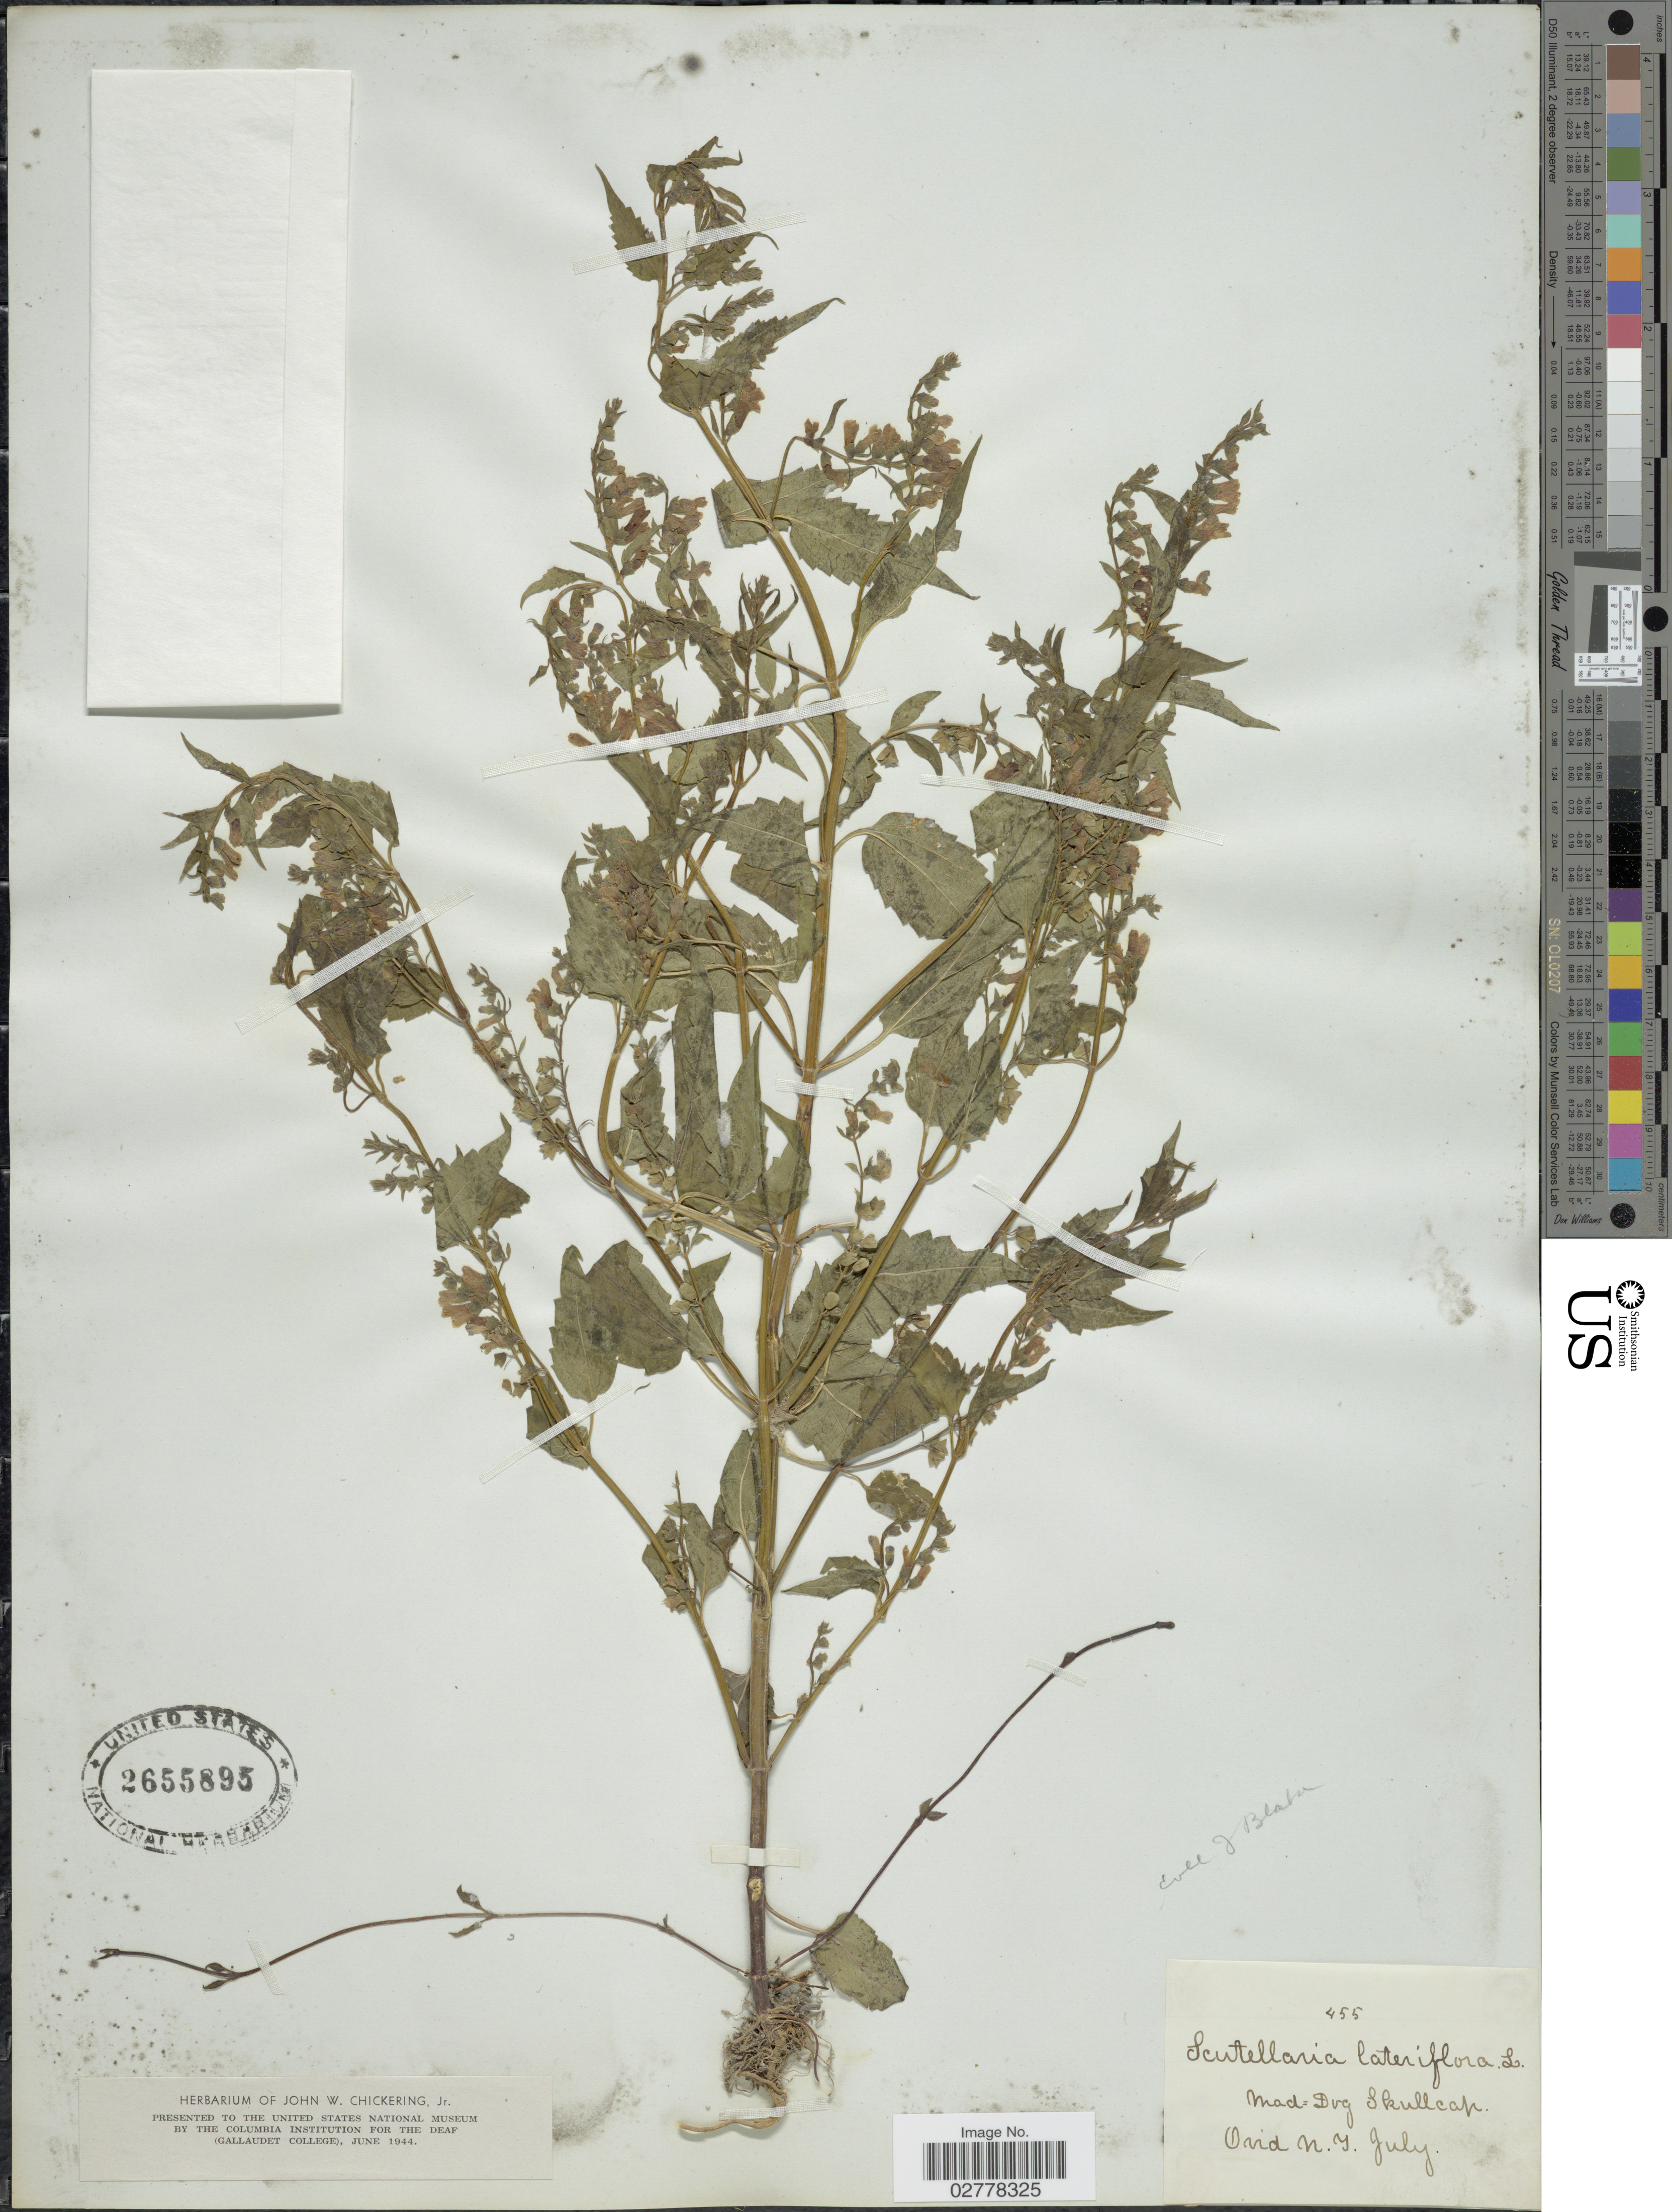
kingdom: Plantae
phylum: Tracheophyta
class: Magnoliopsida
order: Lamiales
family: Lamiaceae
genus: Scutellaria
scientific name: Scutellaria lateriflora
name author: L.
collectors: J. Blake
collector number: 455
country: United States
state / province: New York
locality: Ovid.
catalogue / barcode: US 2655895